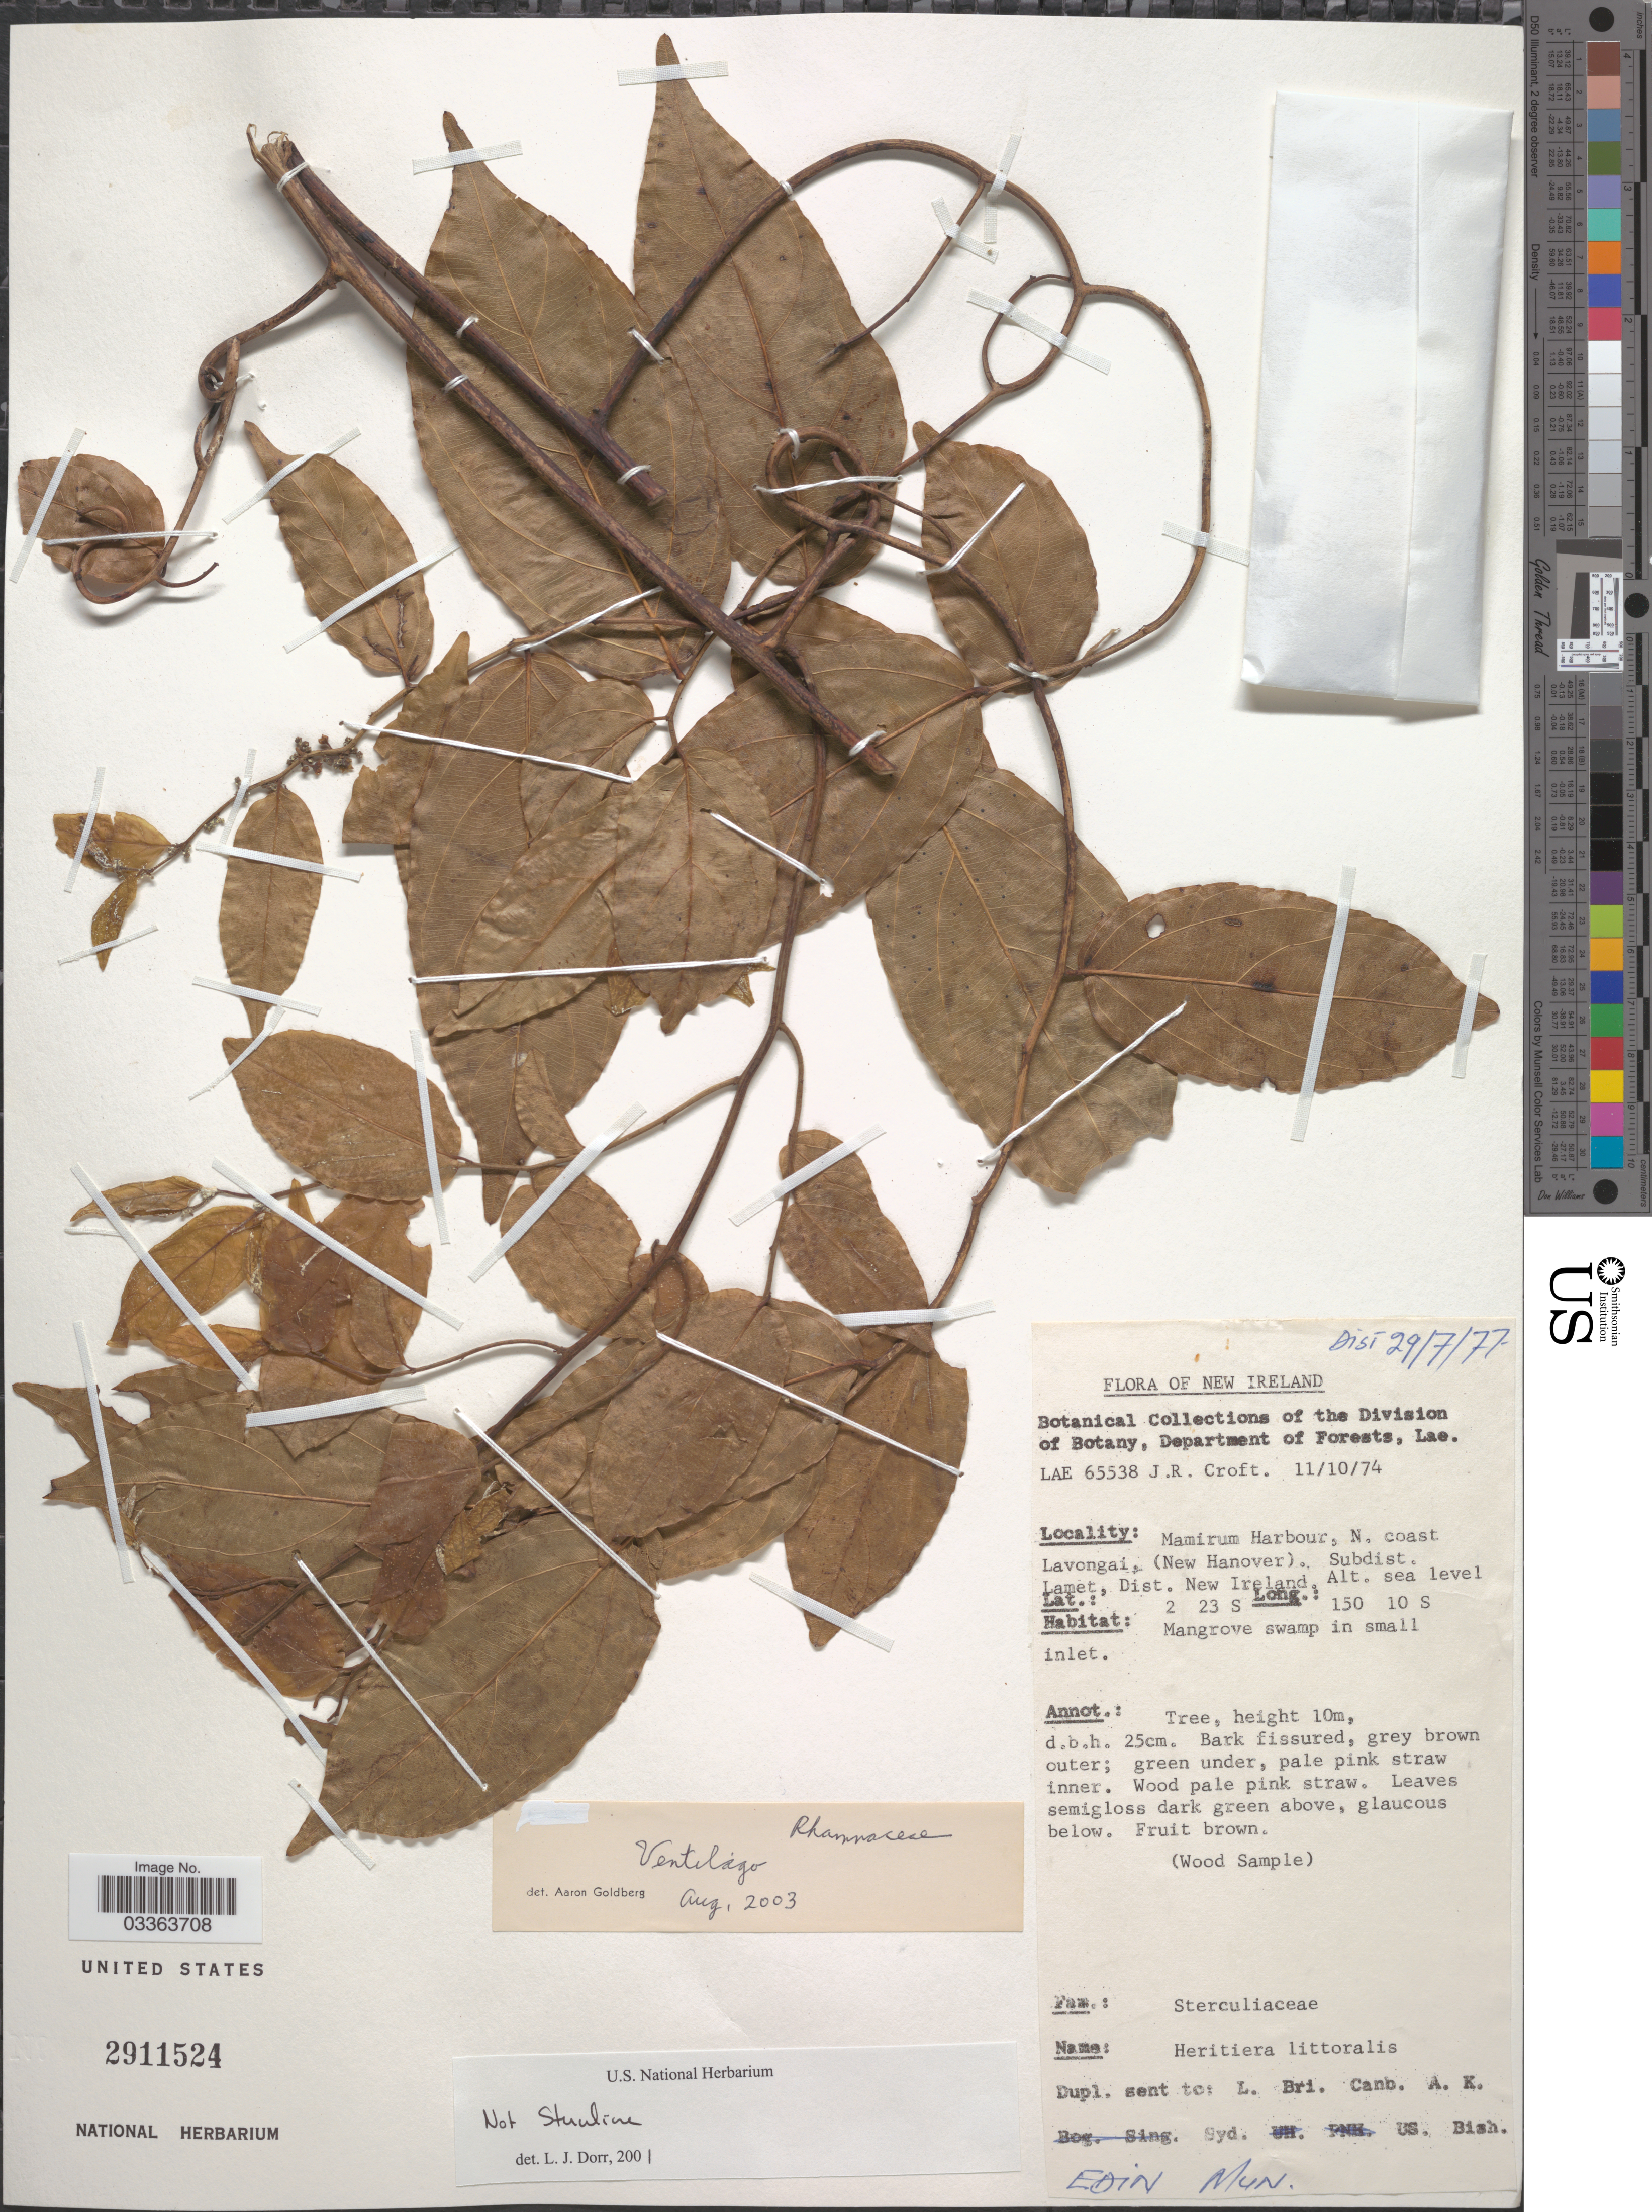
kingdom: Plantae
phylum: Tracheophyta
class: Magnoliopsida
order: Rosales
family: Rhamnaceae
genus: Ventilago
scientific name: Ventilago sp.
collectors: J. R. Croft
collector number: LAE65538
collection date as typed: Transcribed d/m/y: 11/10/74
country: Papua New Guinea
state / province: New Ireland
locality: Mamirum Harbour, N. coast Lavongai. (New Hanover). Subdist. Lamet, Dist. New Ireland.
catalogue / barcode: US 2911524